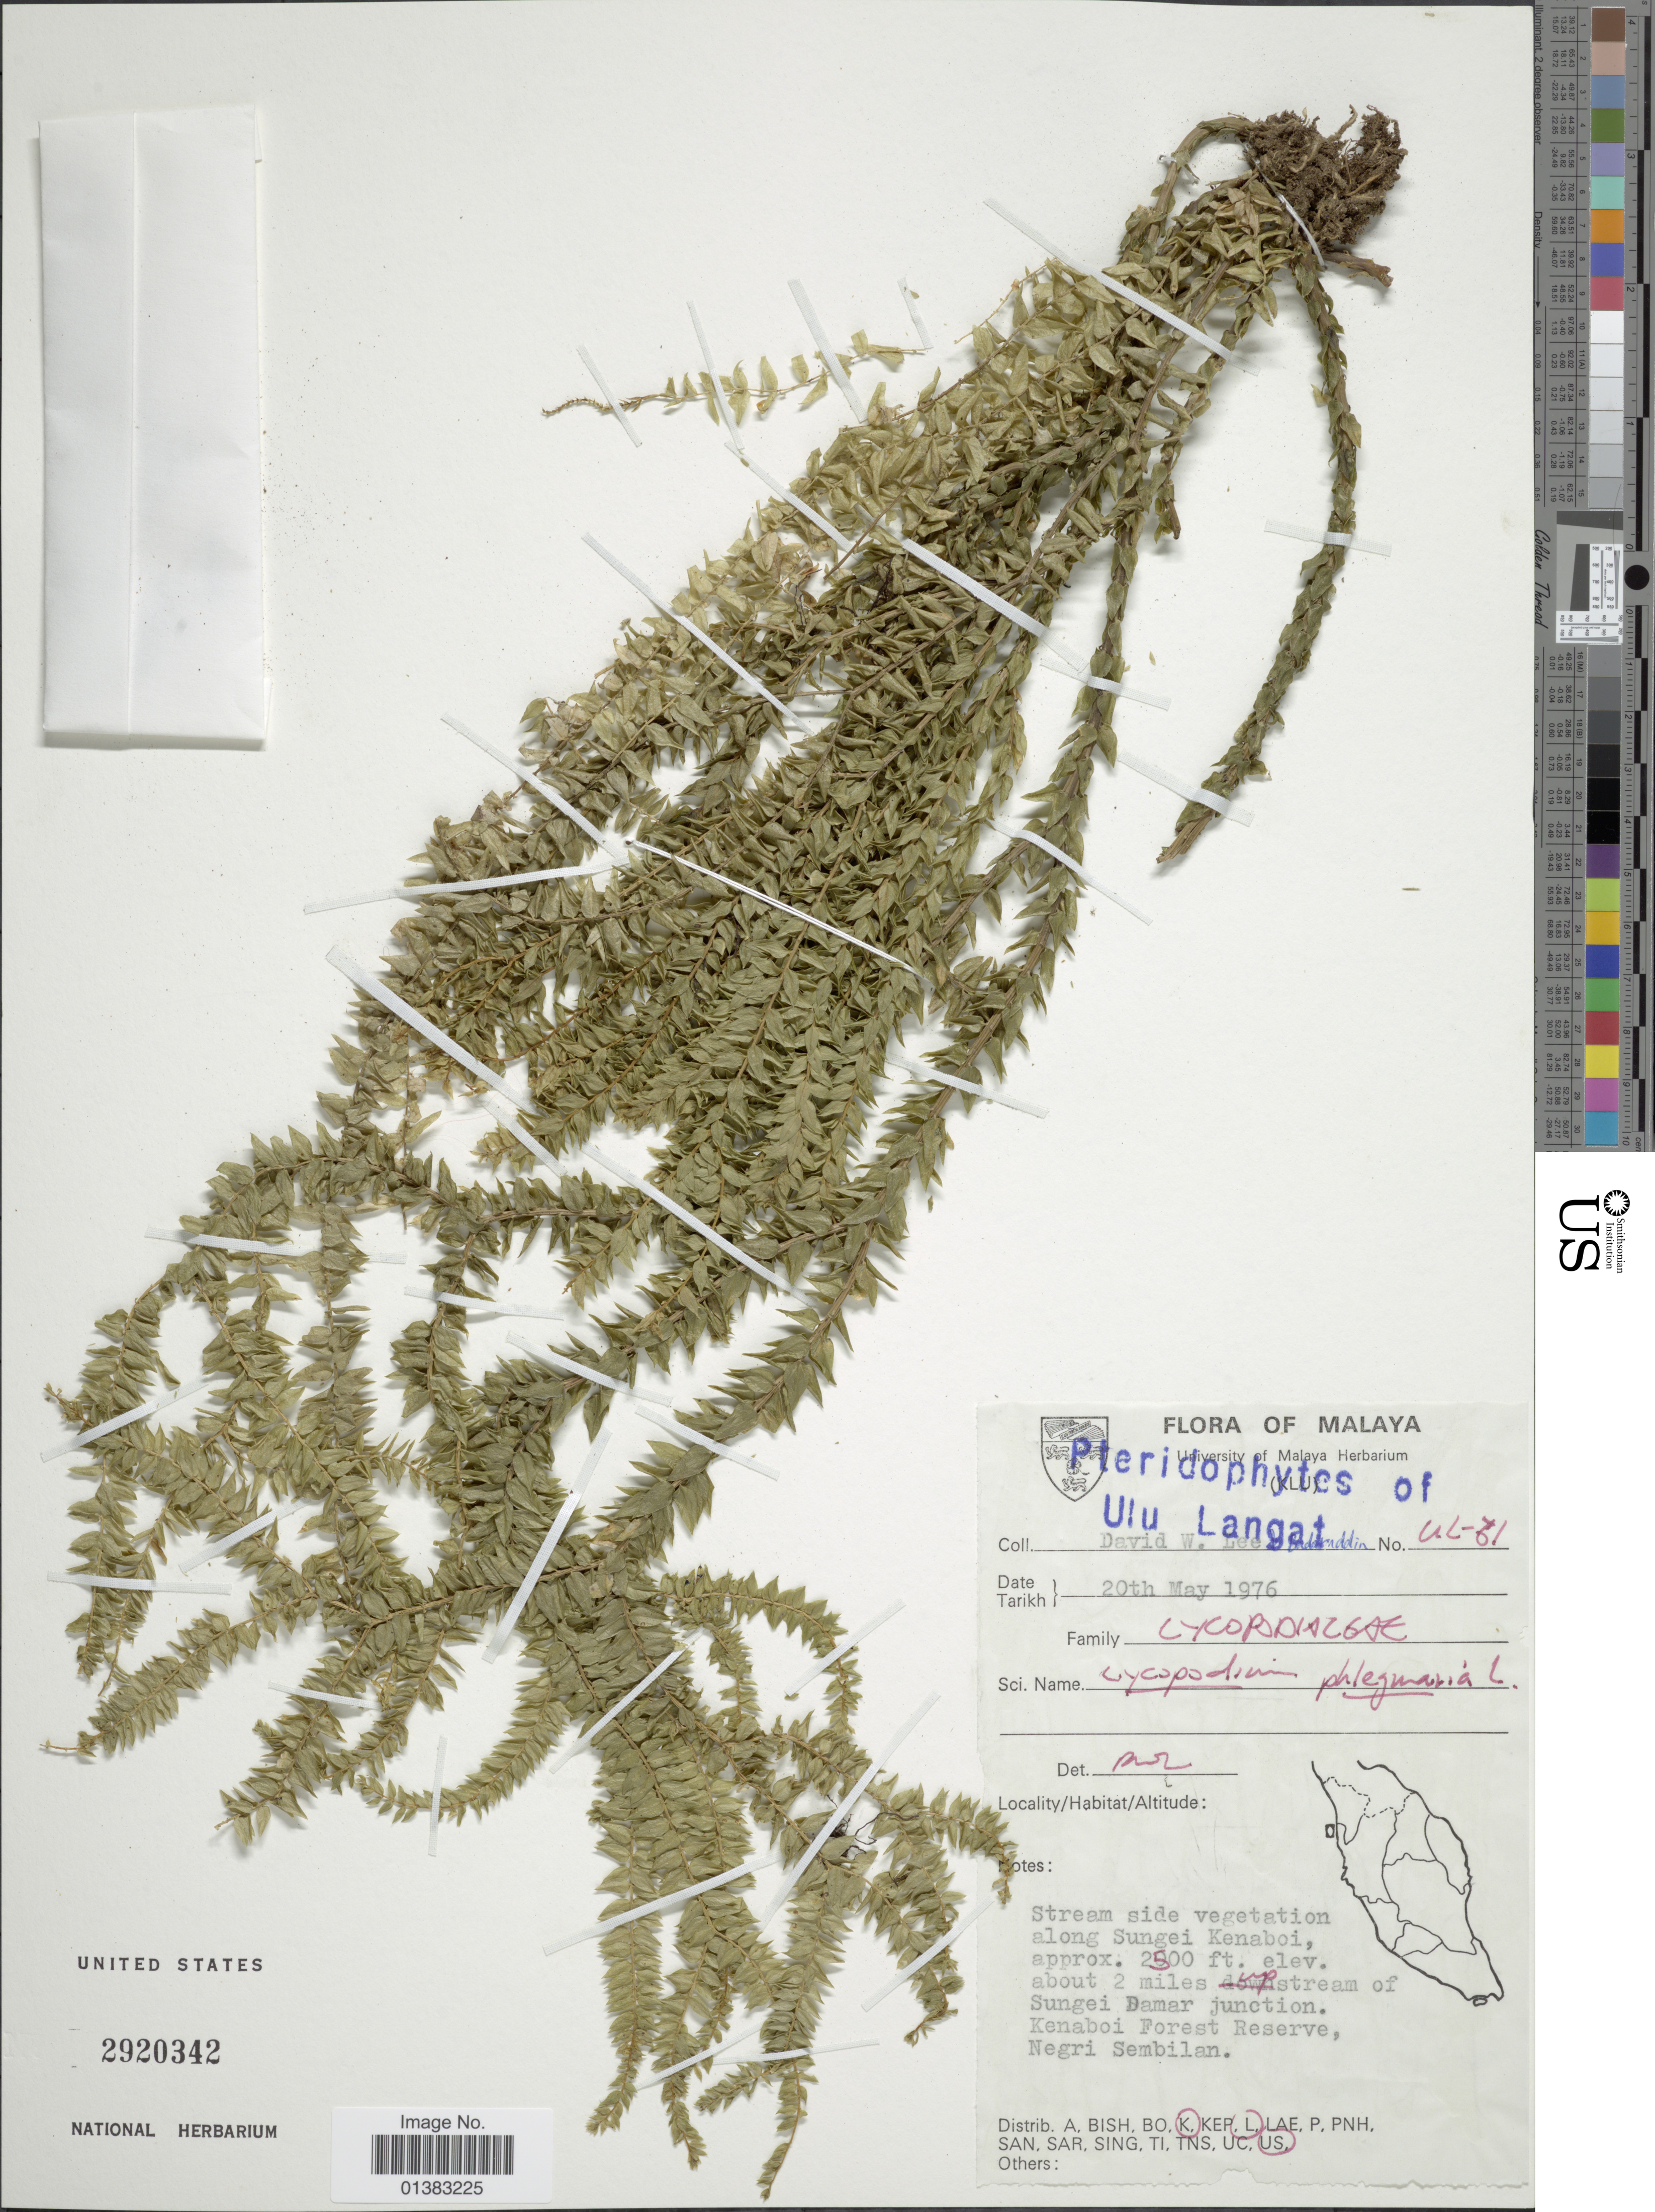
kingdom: Plantae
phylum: Tracheophyta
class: Lycopodiopsida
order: Lycopodiales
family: Lycopodiaceae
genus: Phlegmariurus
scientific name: Phlegmariurus phlegmaria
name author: (L.) Holub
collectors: D. Lee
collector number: UL-61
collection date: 1976-05-20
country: Malaysia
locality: Ulu Langat, Stream side vegetation along Sungei Kenaboi, about 2 miles upstream of Sungei Damar junction. Kenaboi Forest Reserve Negri Sembilan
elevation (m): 762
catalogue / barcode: US 2920342